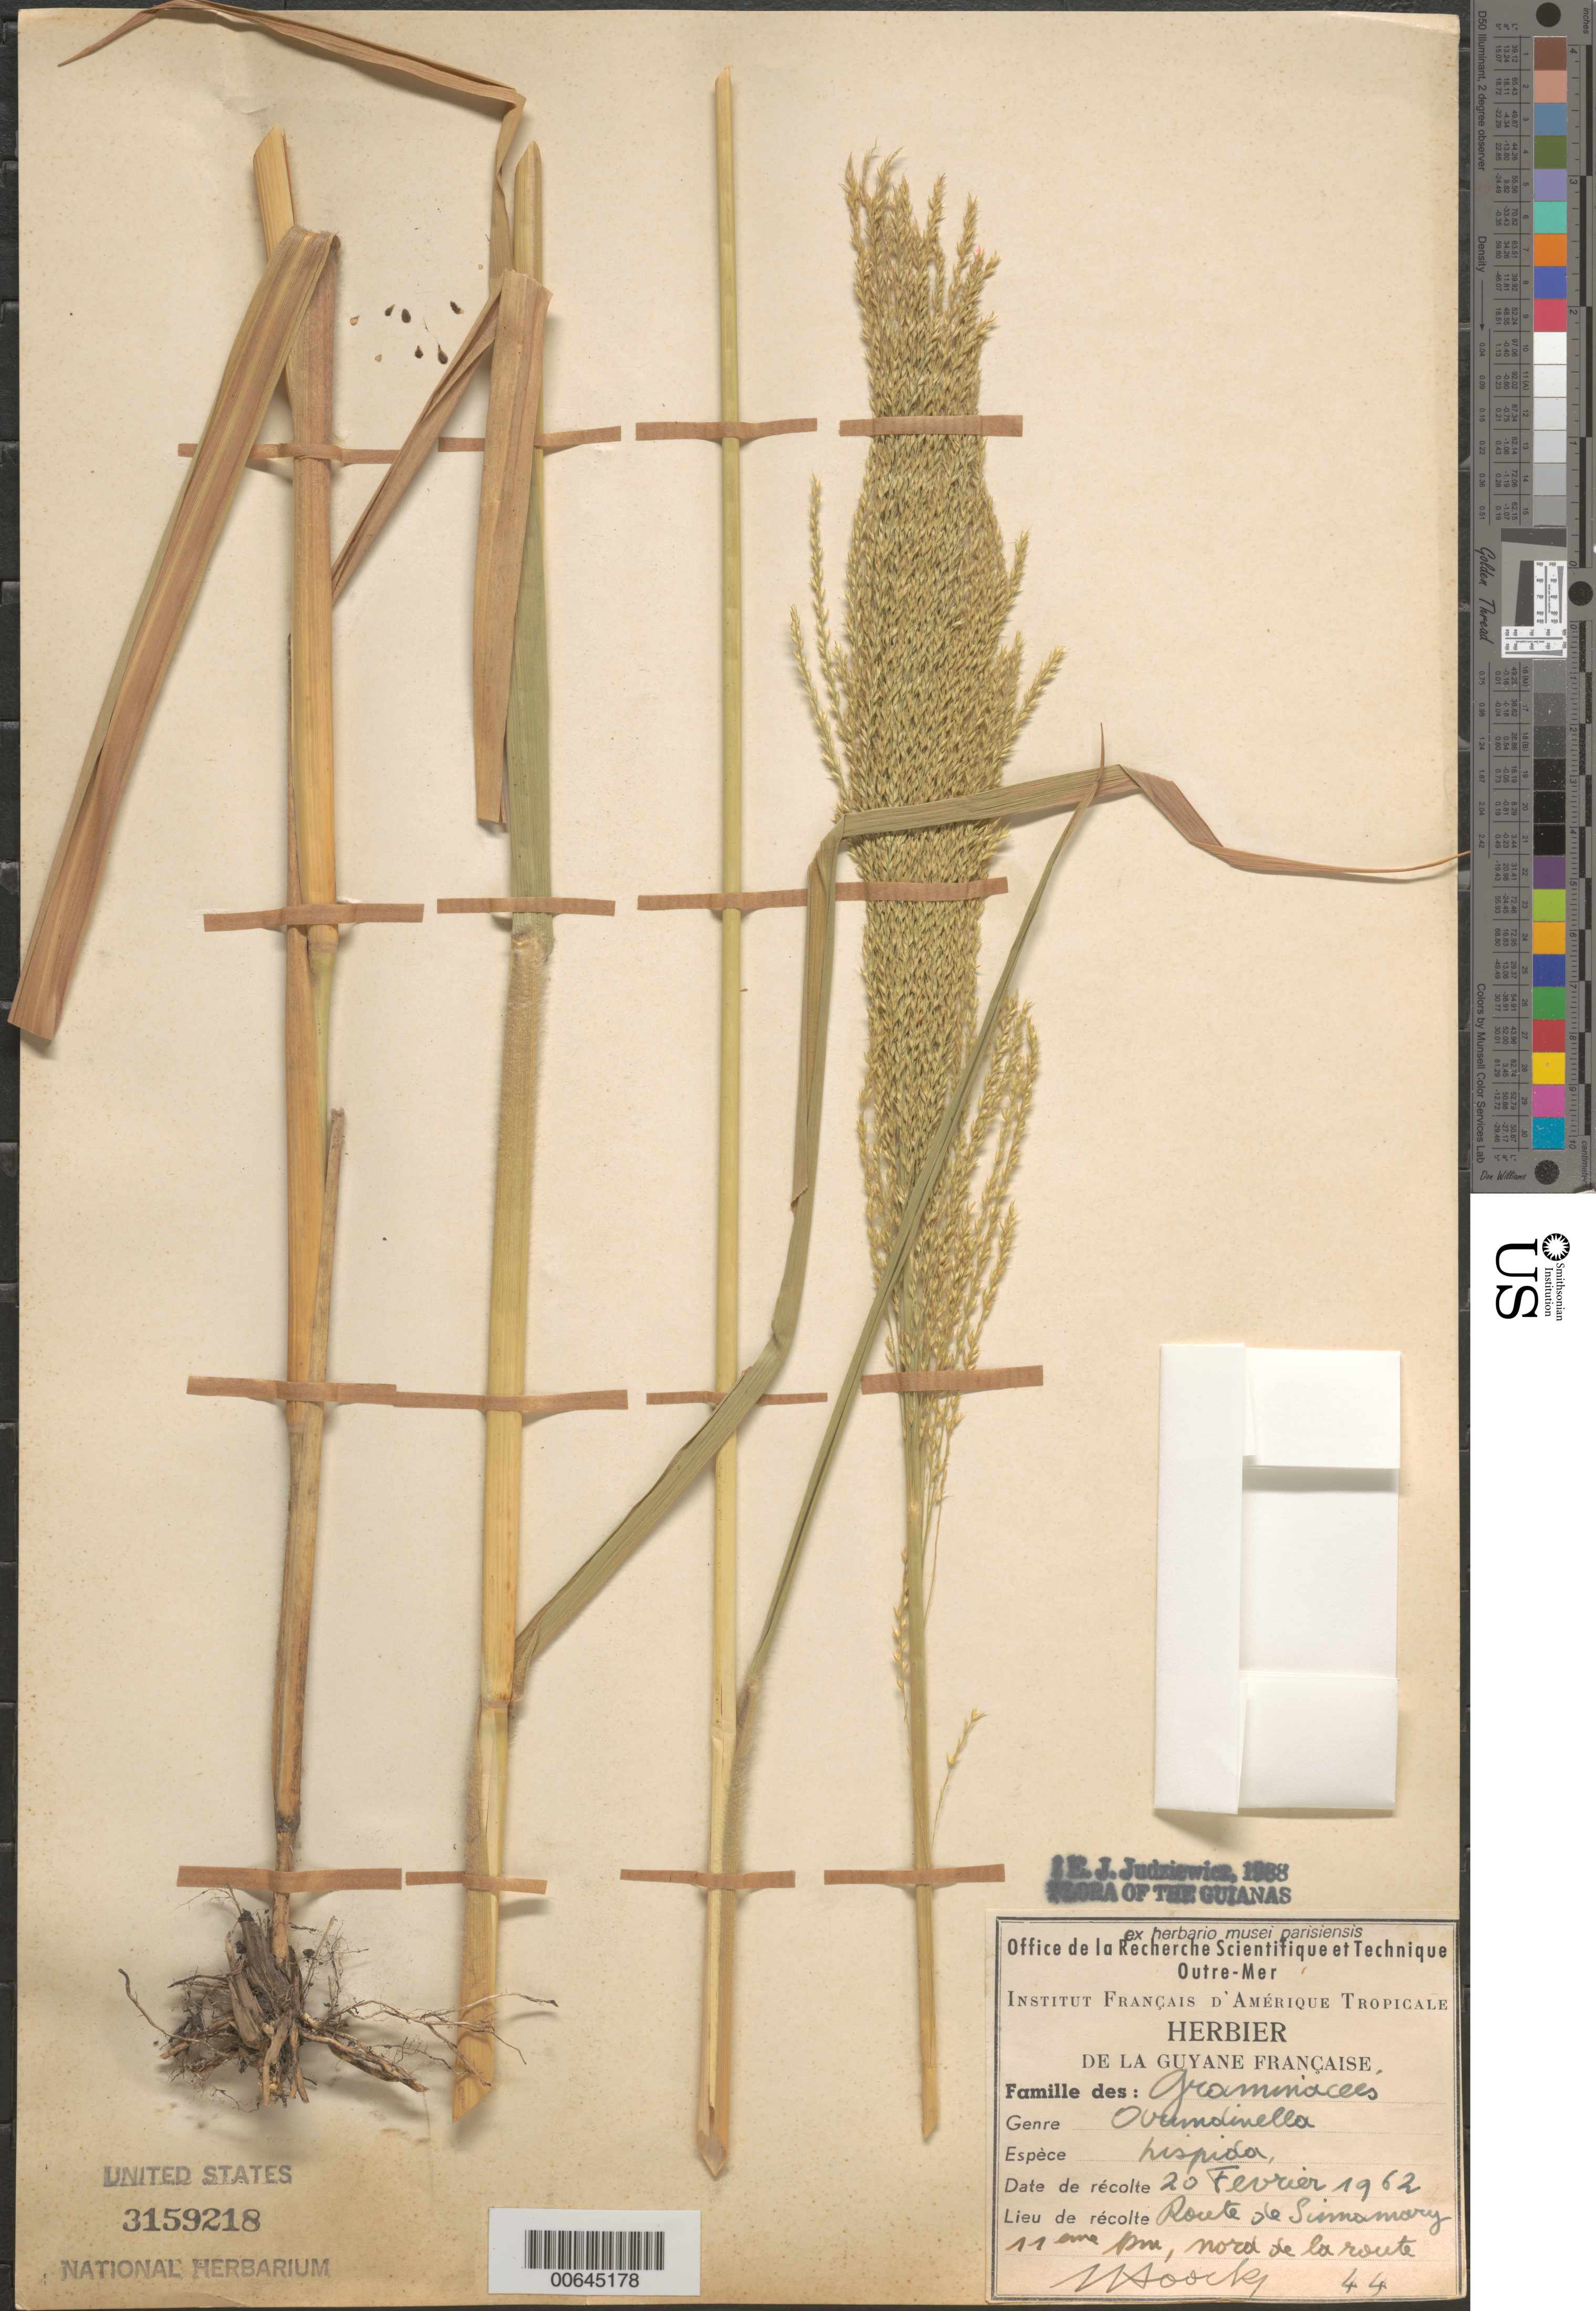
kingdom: Plantae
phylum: Tracheophyta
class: Liliopsida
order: Poales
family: Poaceae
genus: Arundinella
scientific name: Arundinella hispida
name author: (Humb. & Bonpl. ex Willd.) Kuntze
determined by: Judziewicz, E. J.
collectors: J. Hoock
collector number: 44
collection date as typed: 20-Feb-62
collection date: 1962-02-20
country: French Guiana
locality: Route de Sinnamary, km 11, nord de la route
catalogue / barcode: US 3159218